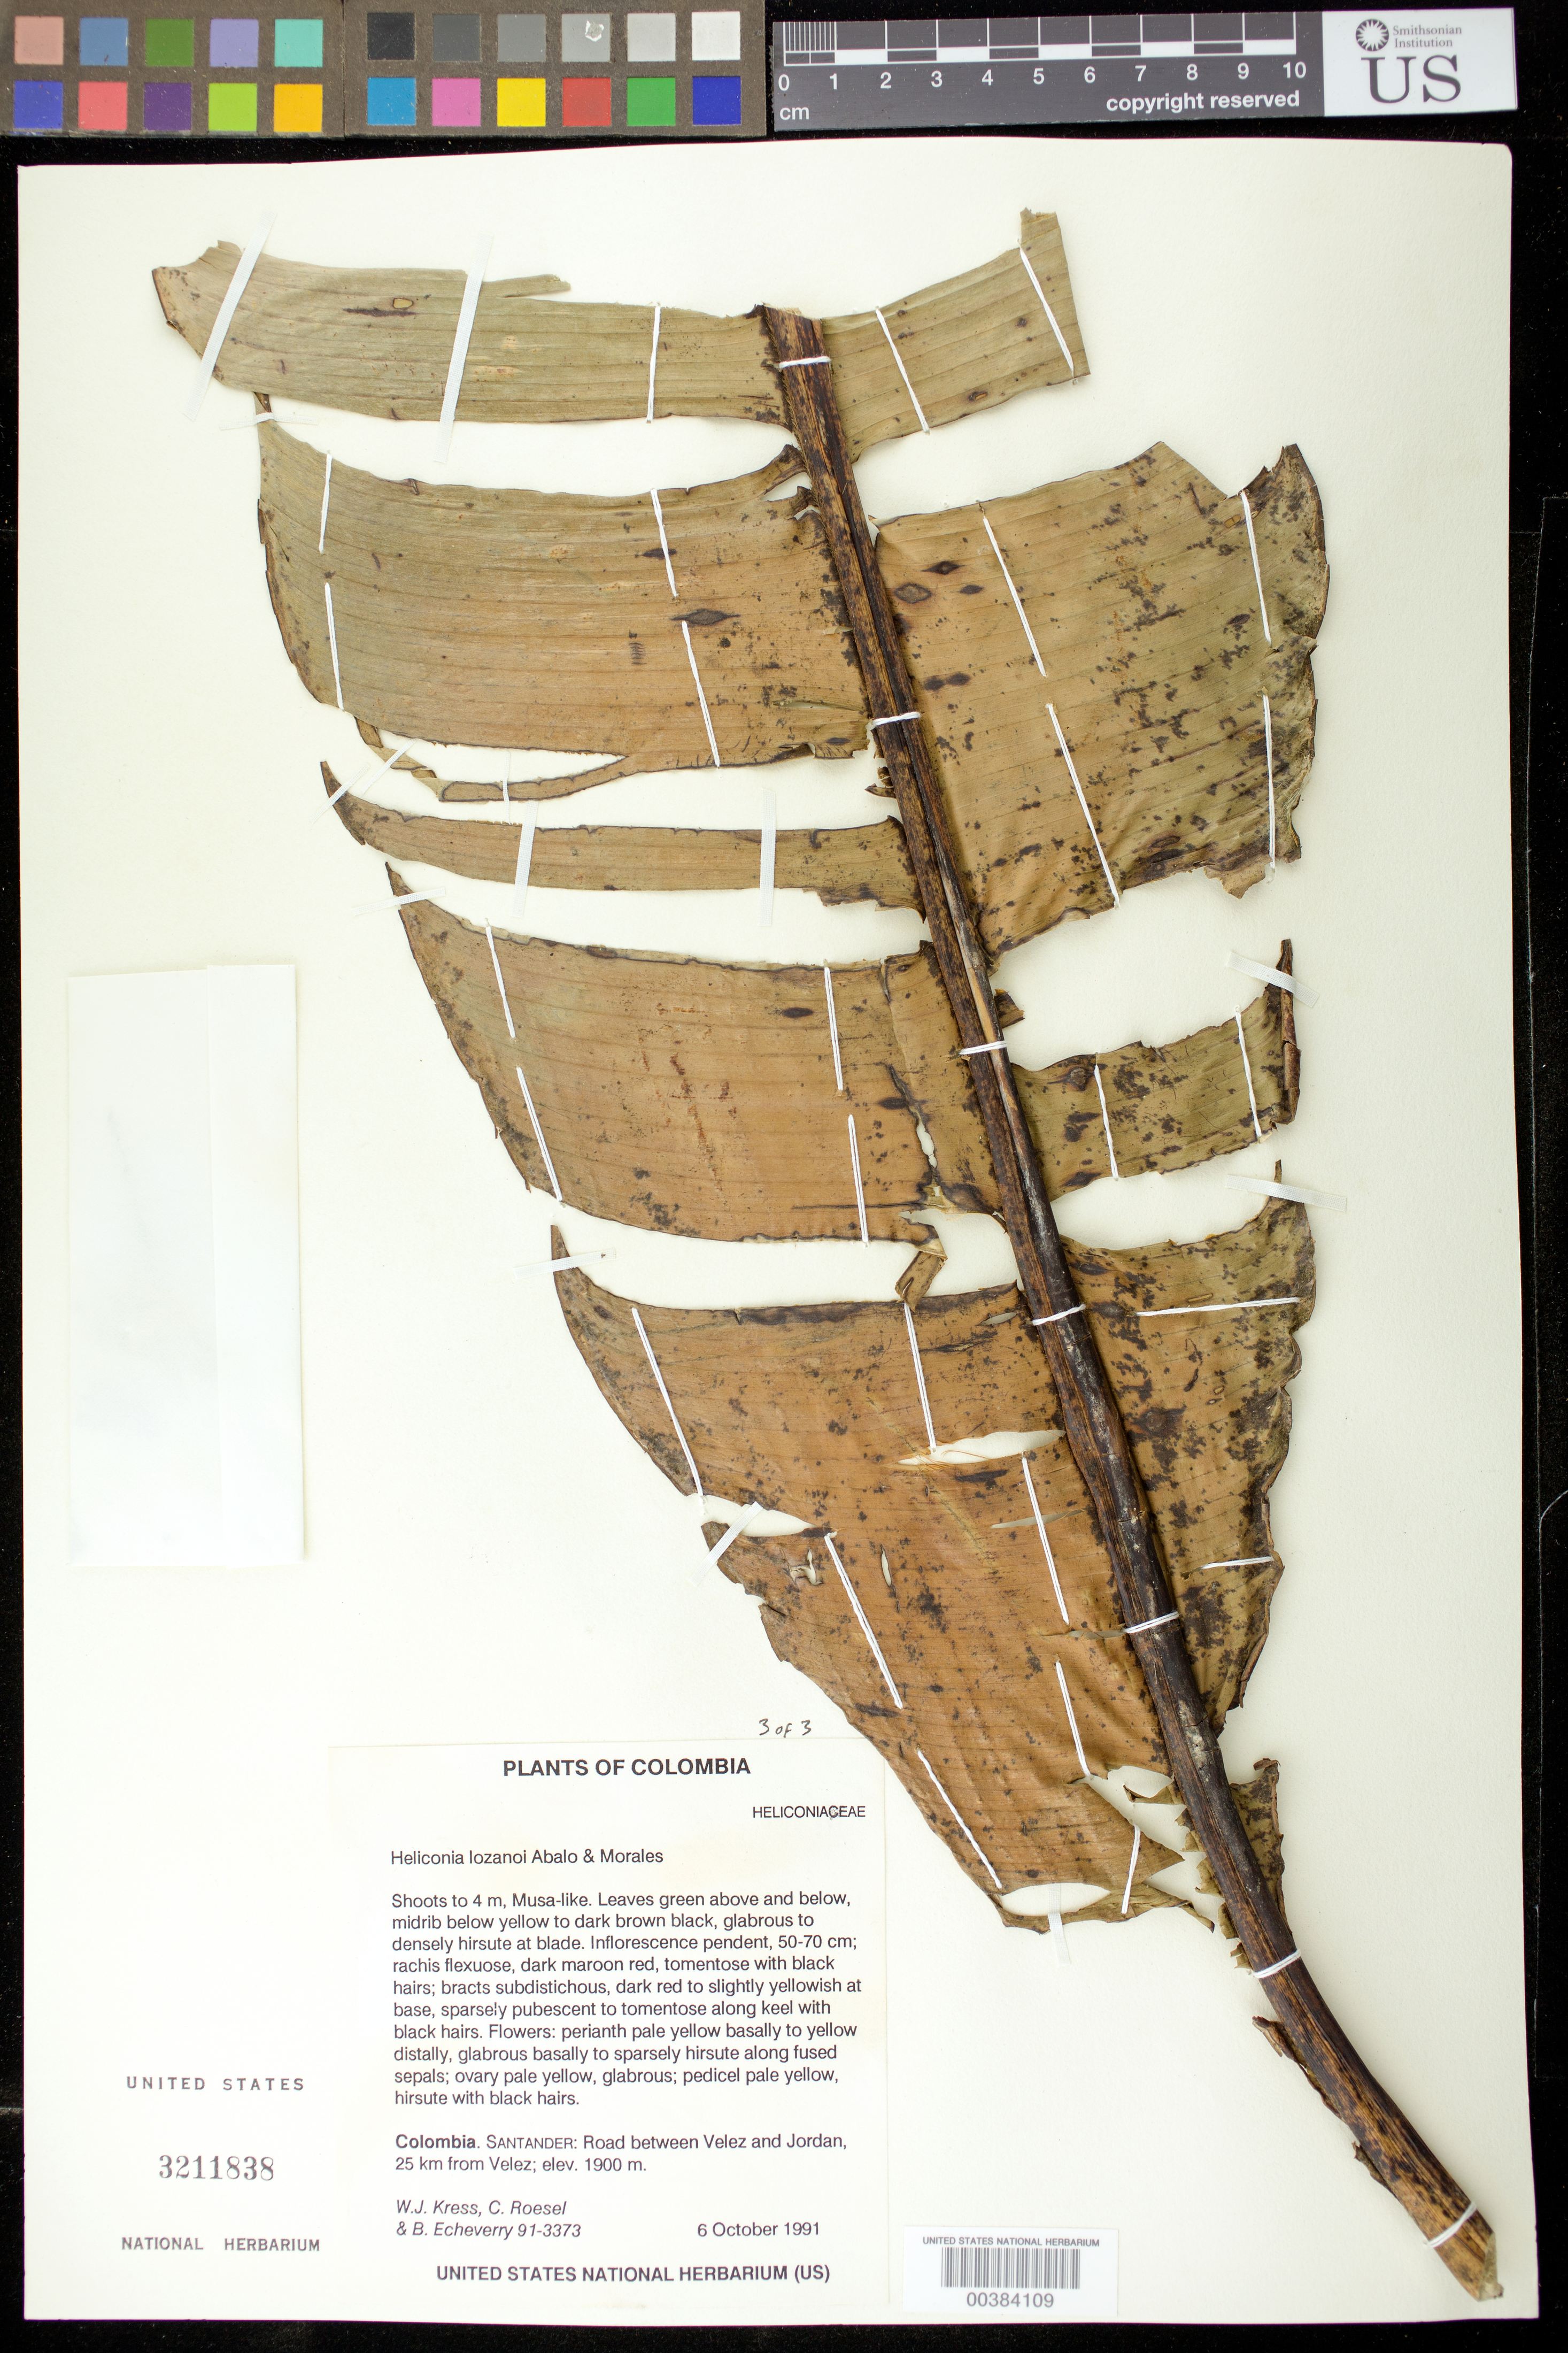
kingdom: Plantae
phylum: Tracheophyta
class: Liliopsida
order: Zingiberales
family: Heliconiaceae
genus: Heliconia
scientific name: Heliconia lozanoi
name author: Abalo & G. Morales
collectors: W. J. Kress, C. S. Roesel & B. Echeverry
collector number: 91-3373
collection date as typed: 06 Oct 1991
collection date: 1991-10-06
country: Colombia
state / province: Santander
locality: Between Velez and Jordan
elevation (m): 1900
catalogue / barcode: US 3211838